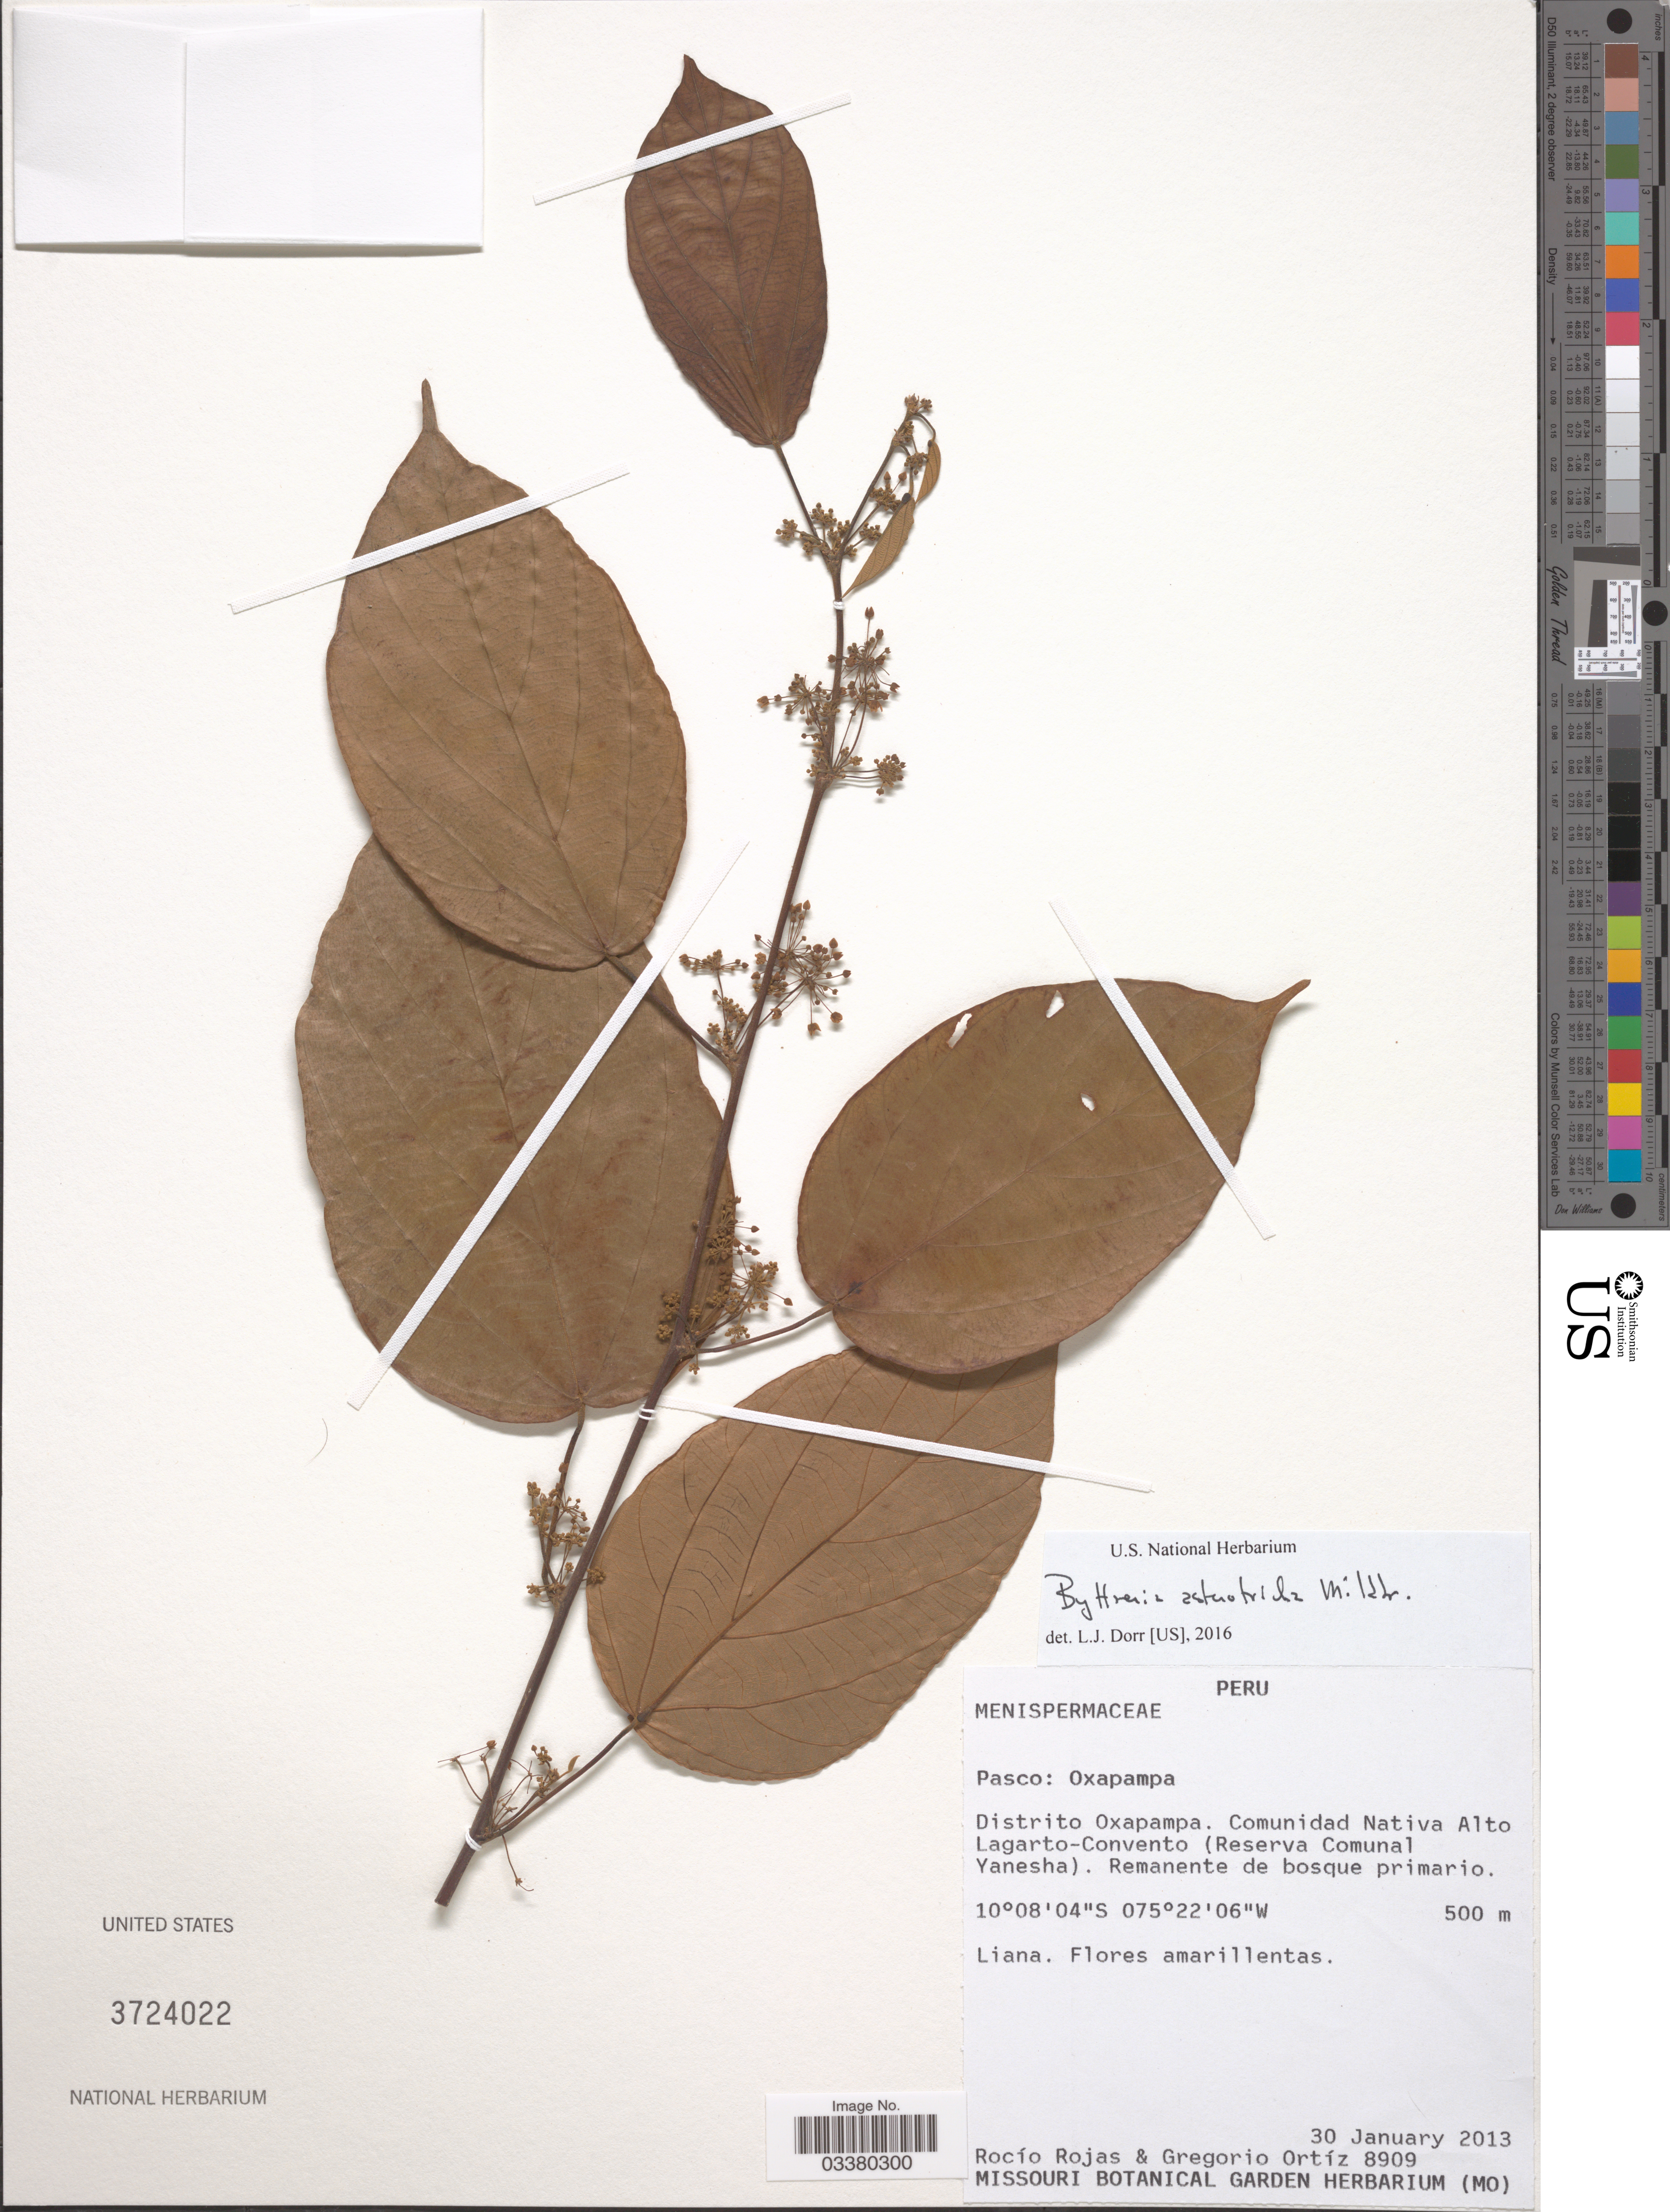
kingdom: Plantae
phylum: Tracheophyta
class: Magnoliopsida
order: Malvales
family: Malvaceae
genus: Byttneria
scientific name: Byttneria asterotricha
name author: Mildbr.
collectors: R. Rojas & G. Ortíz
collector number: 8909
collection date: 2013-01-30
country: Peru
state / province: Pasco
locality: Oxapampa. Distrito Oxapampa. Comunidad Nativa Alto Lagarto-Convento (Reserva Comunal Yanesha).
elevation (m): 500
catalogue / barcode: US 3724022